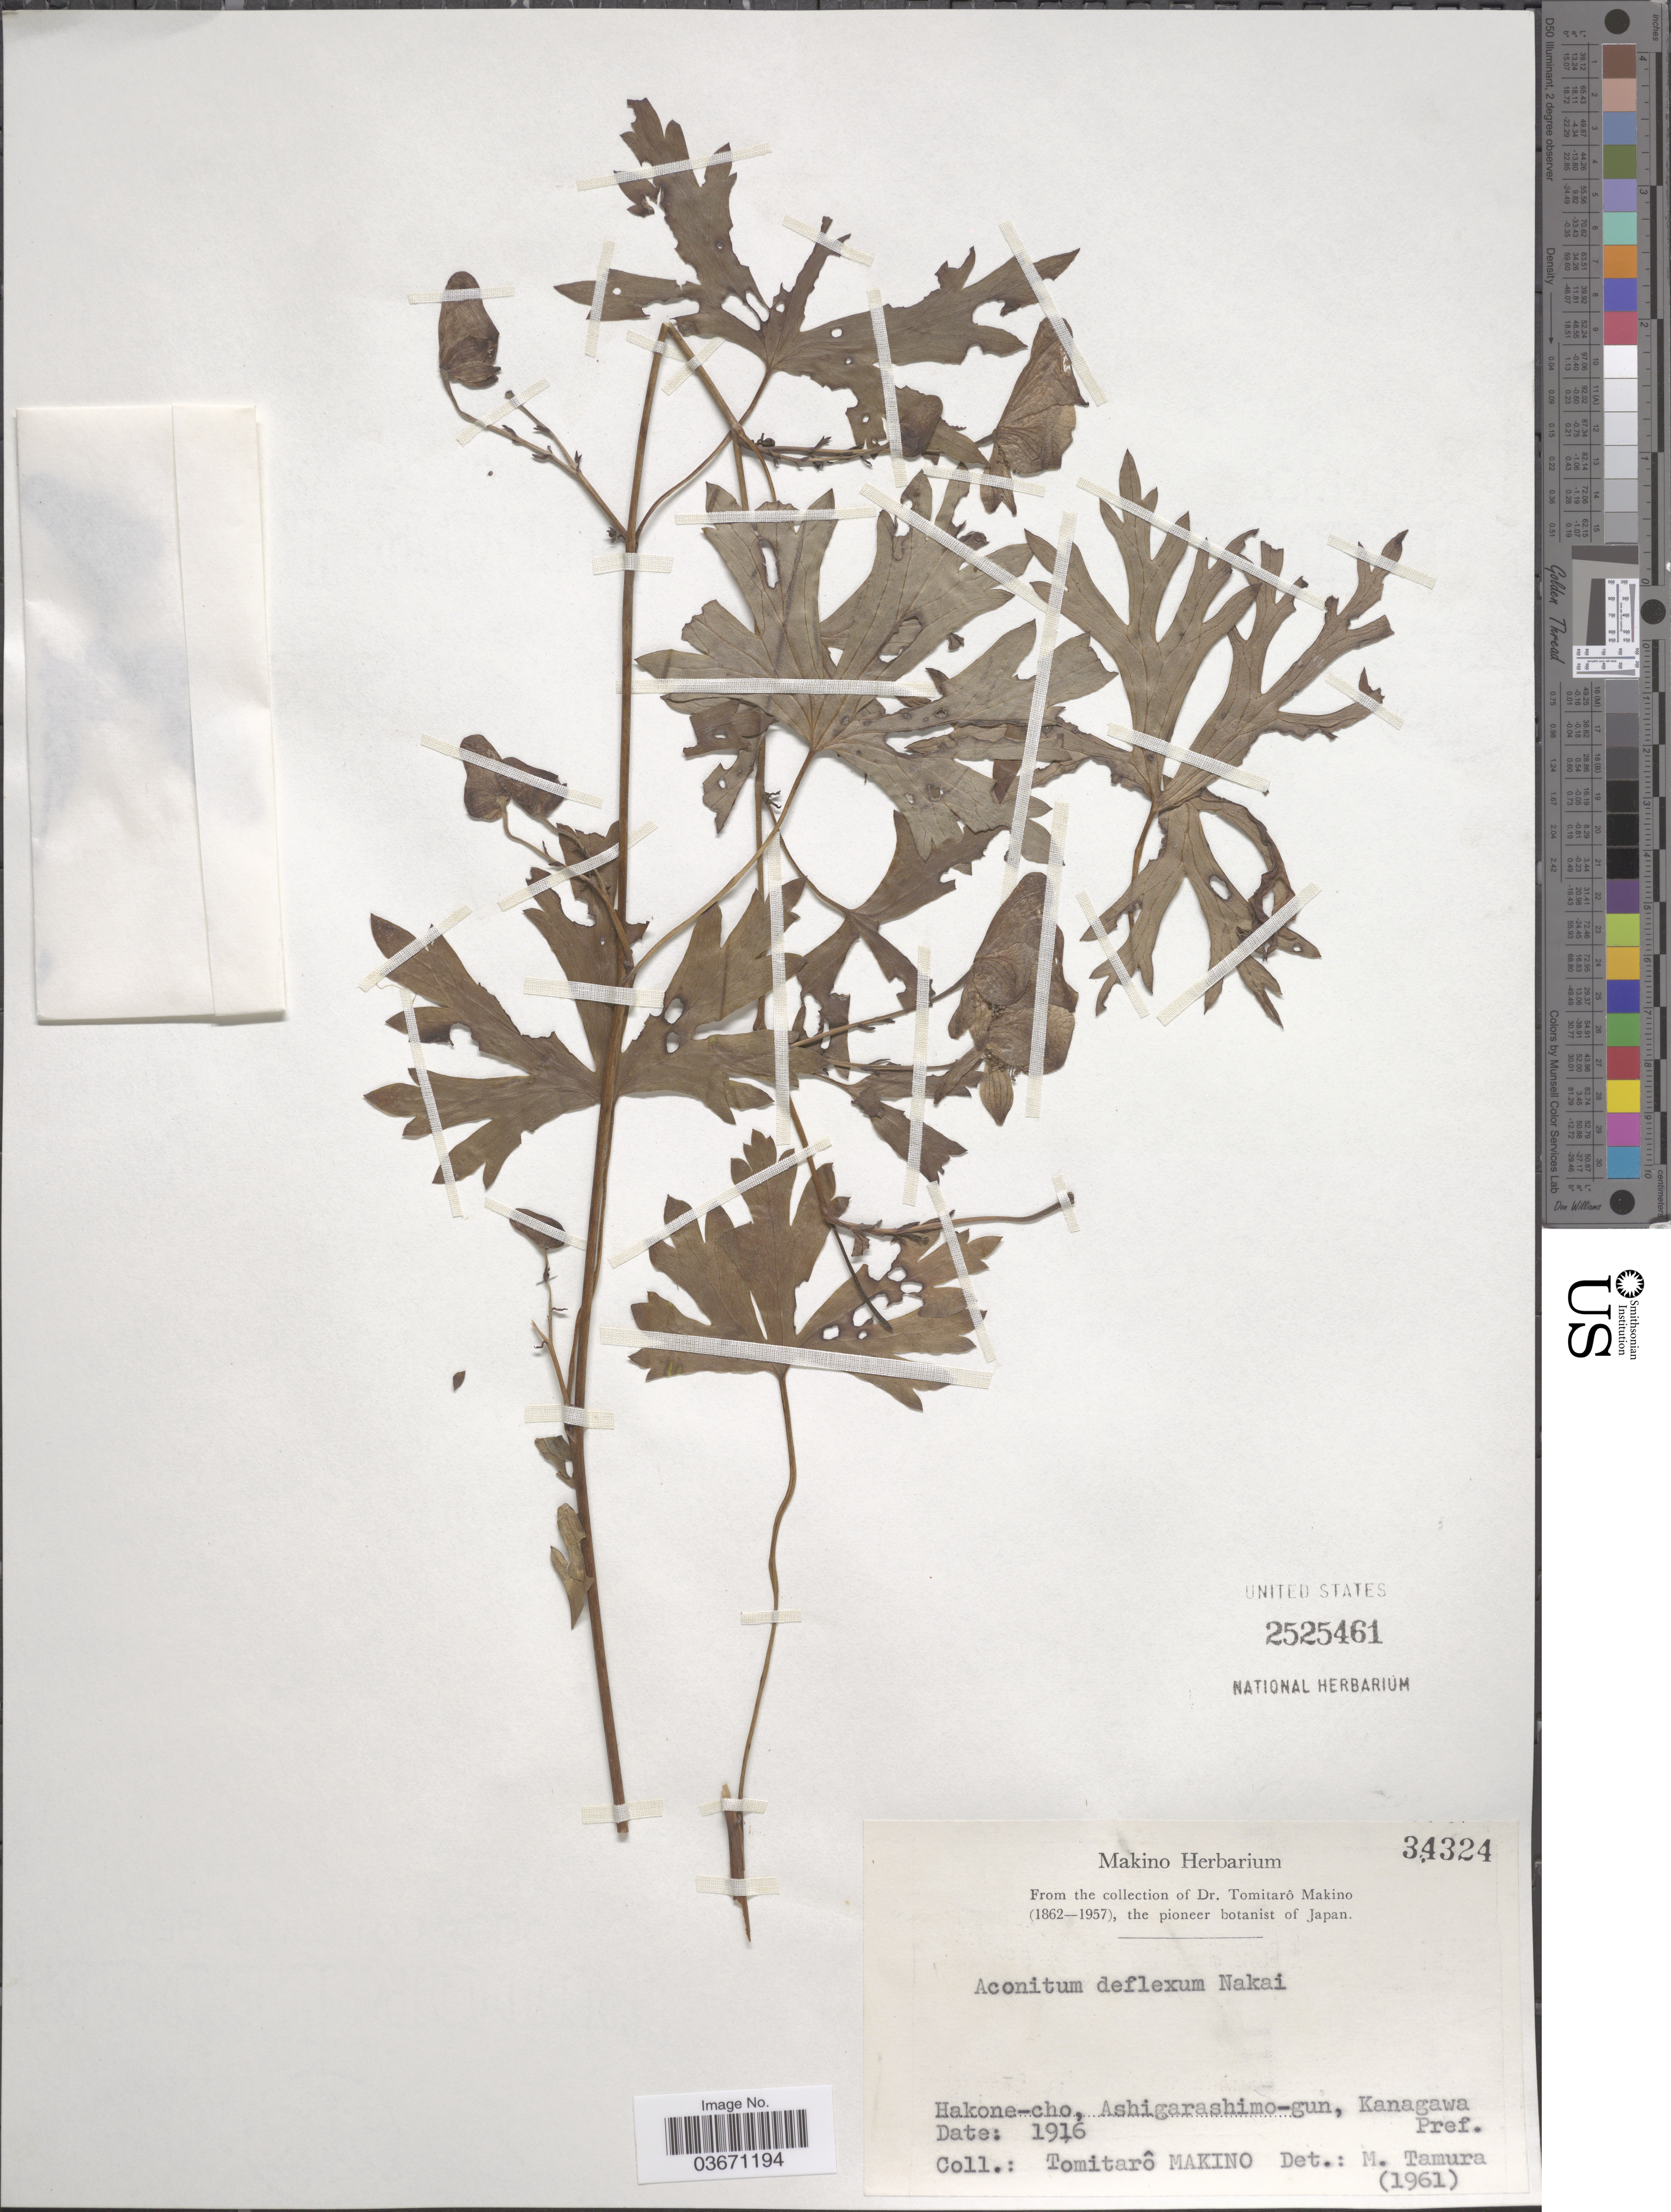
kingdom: Plantae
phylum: Tracheophyta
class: Magnoliopsida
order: Ranunculales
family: Ranunculaceae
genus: Aconitum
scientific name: Aconitum deflexum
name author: Nakai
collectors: T. Makino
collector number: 34324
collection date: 1916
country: Japan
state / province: Kanagawa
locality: Hakone-cho, Ashigarashimo-gun, Kanagawa Pref.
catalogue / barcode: US 2525461